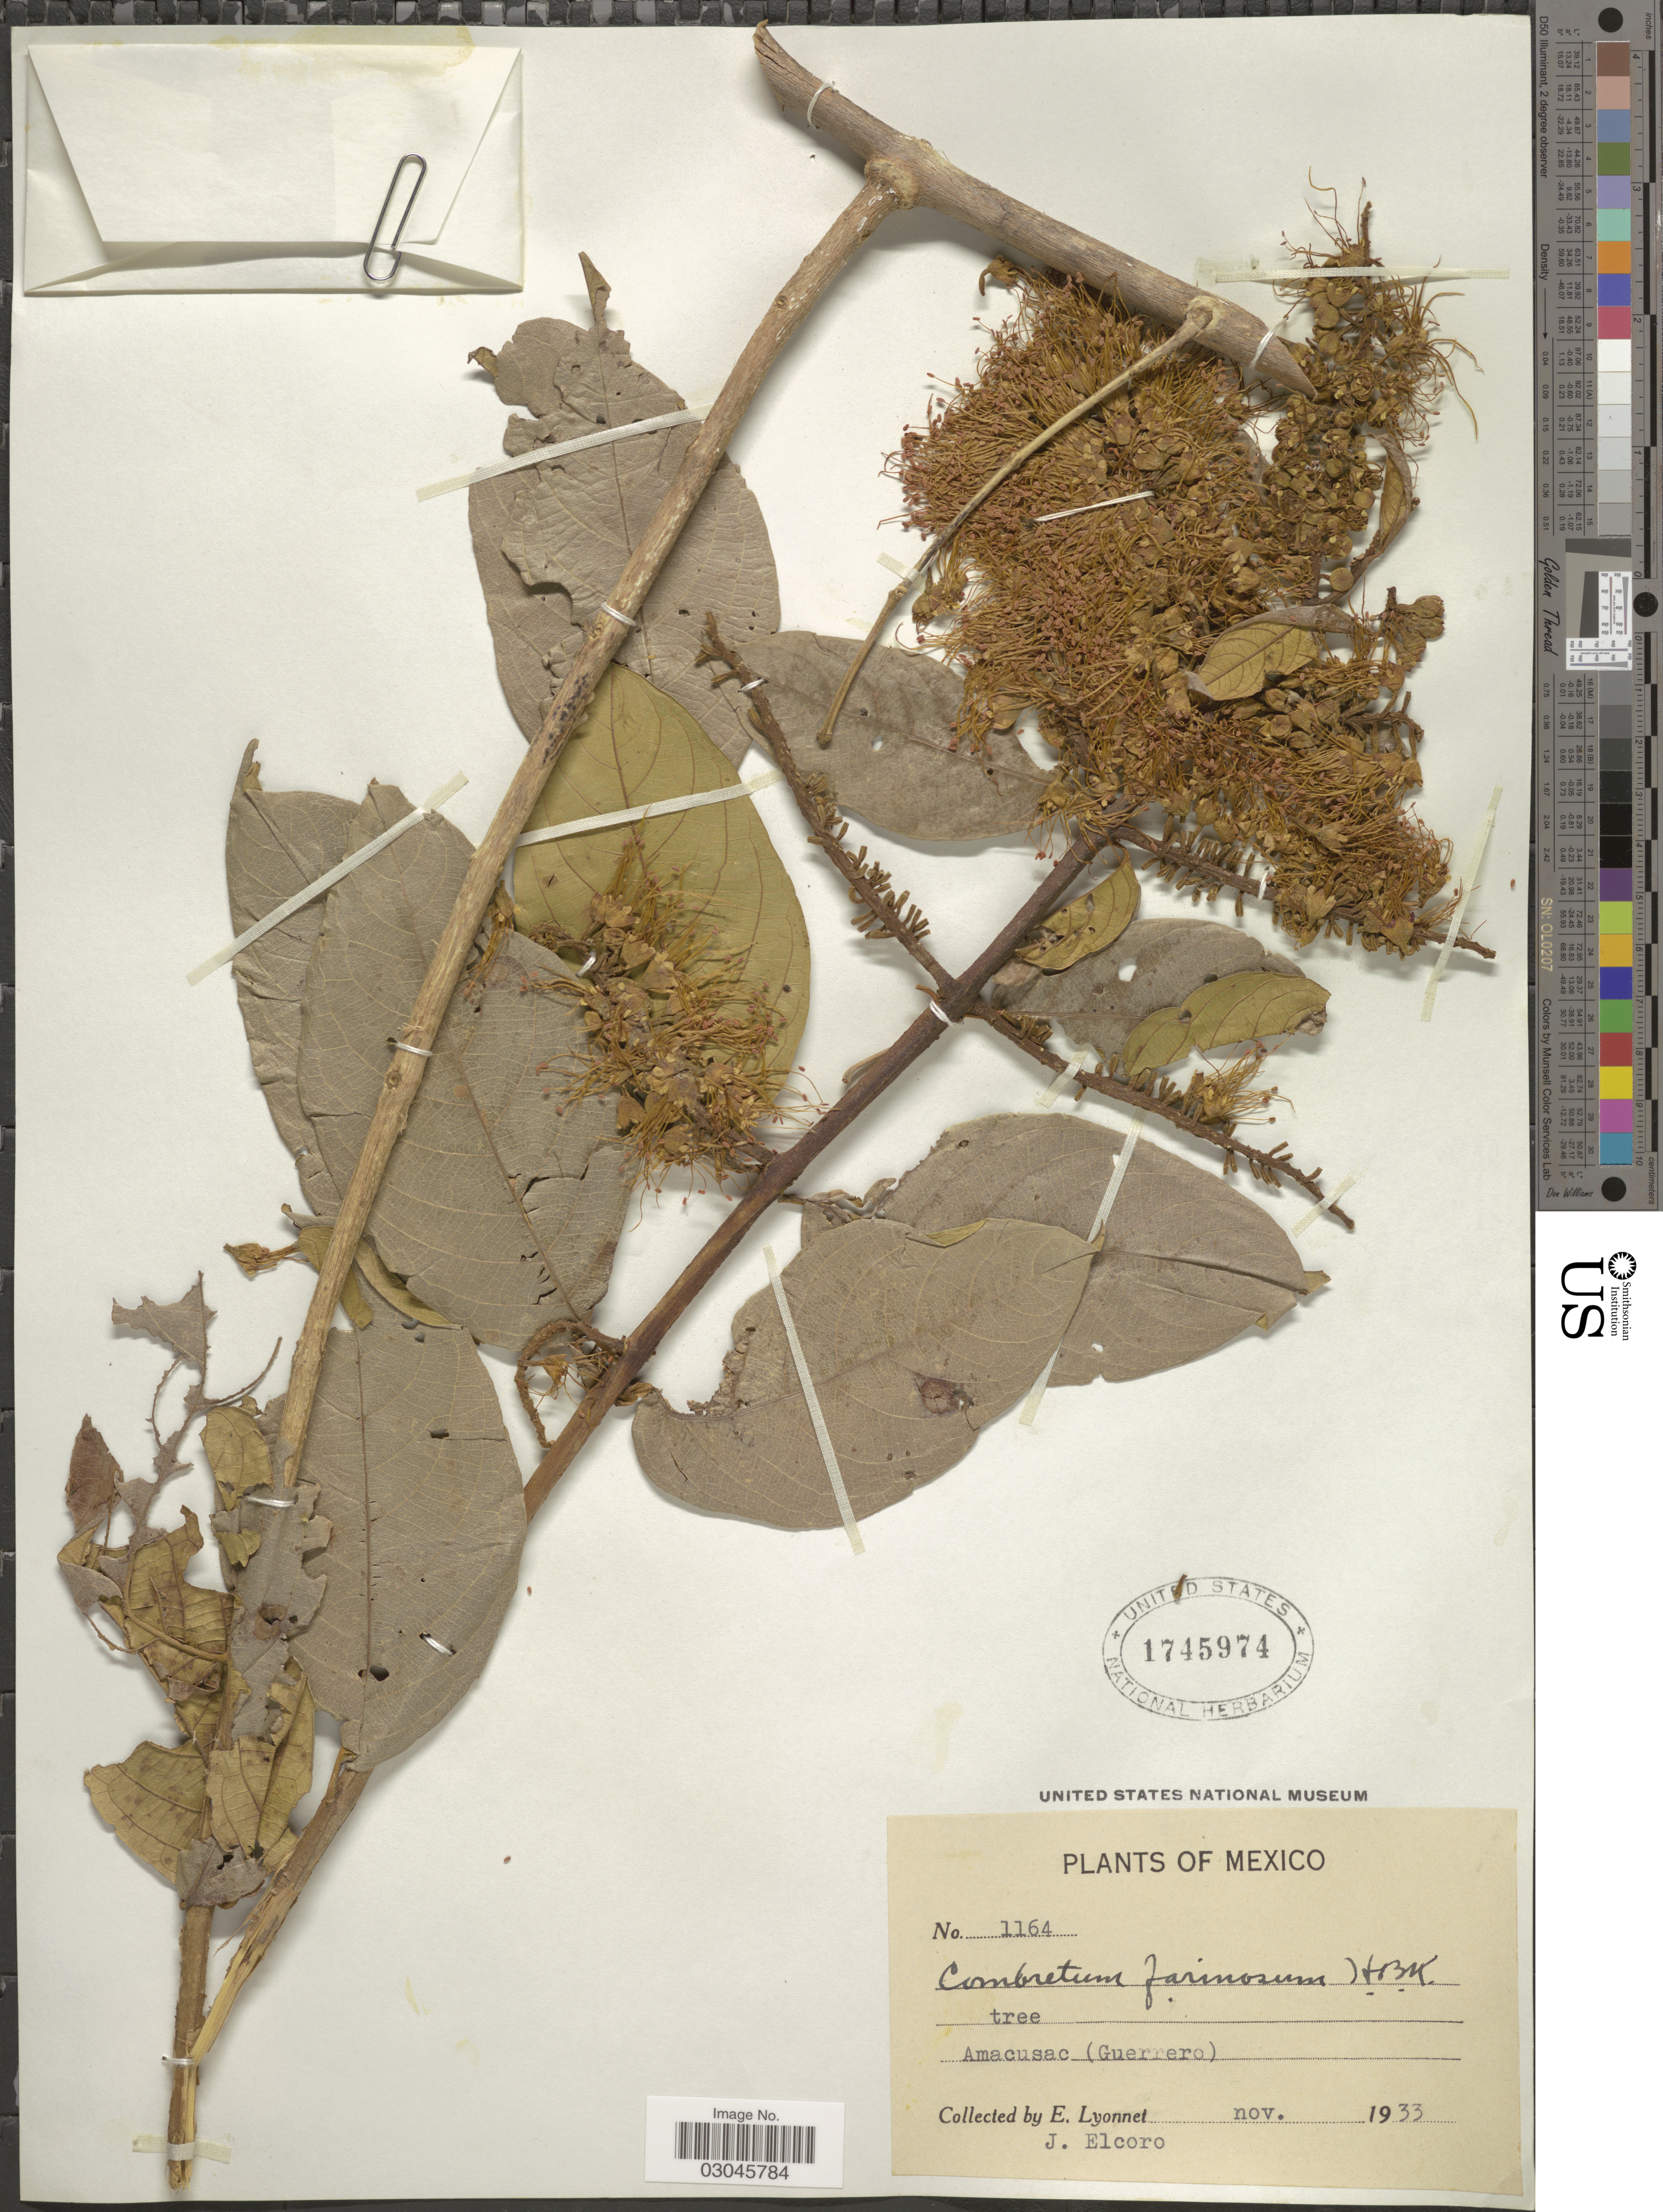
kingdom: Plantae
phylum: Tracheophyta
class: Magnoliopsida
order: Myrtales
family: Combretaceae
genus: Combretum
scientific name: Combretum fruticosum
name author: (Loefl.) Stuntz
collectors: E. Lyonnet & J. Elcoro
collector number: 1164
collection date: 1933-11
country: Mexico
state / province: Guerrero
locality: Amacusac.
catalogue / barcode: US 1745974